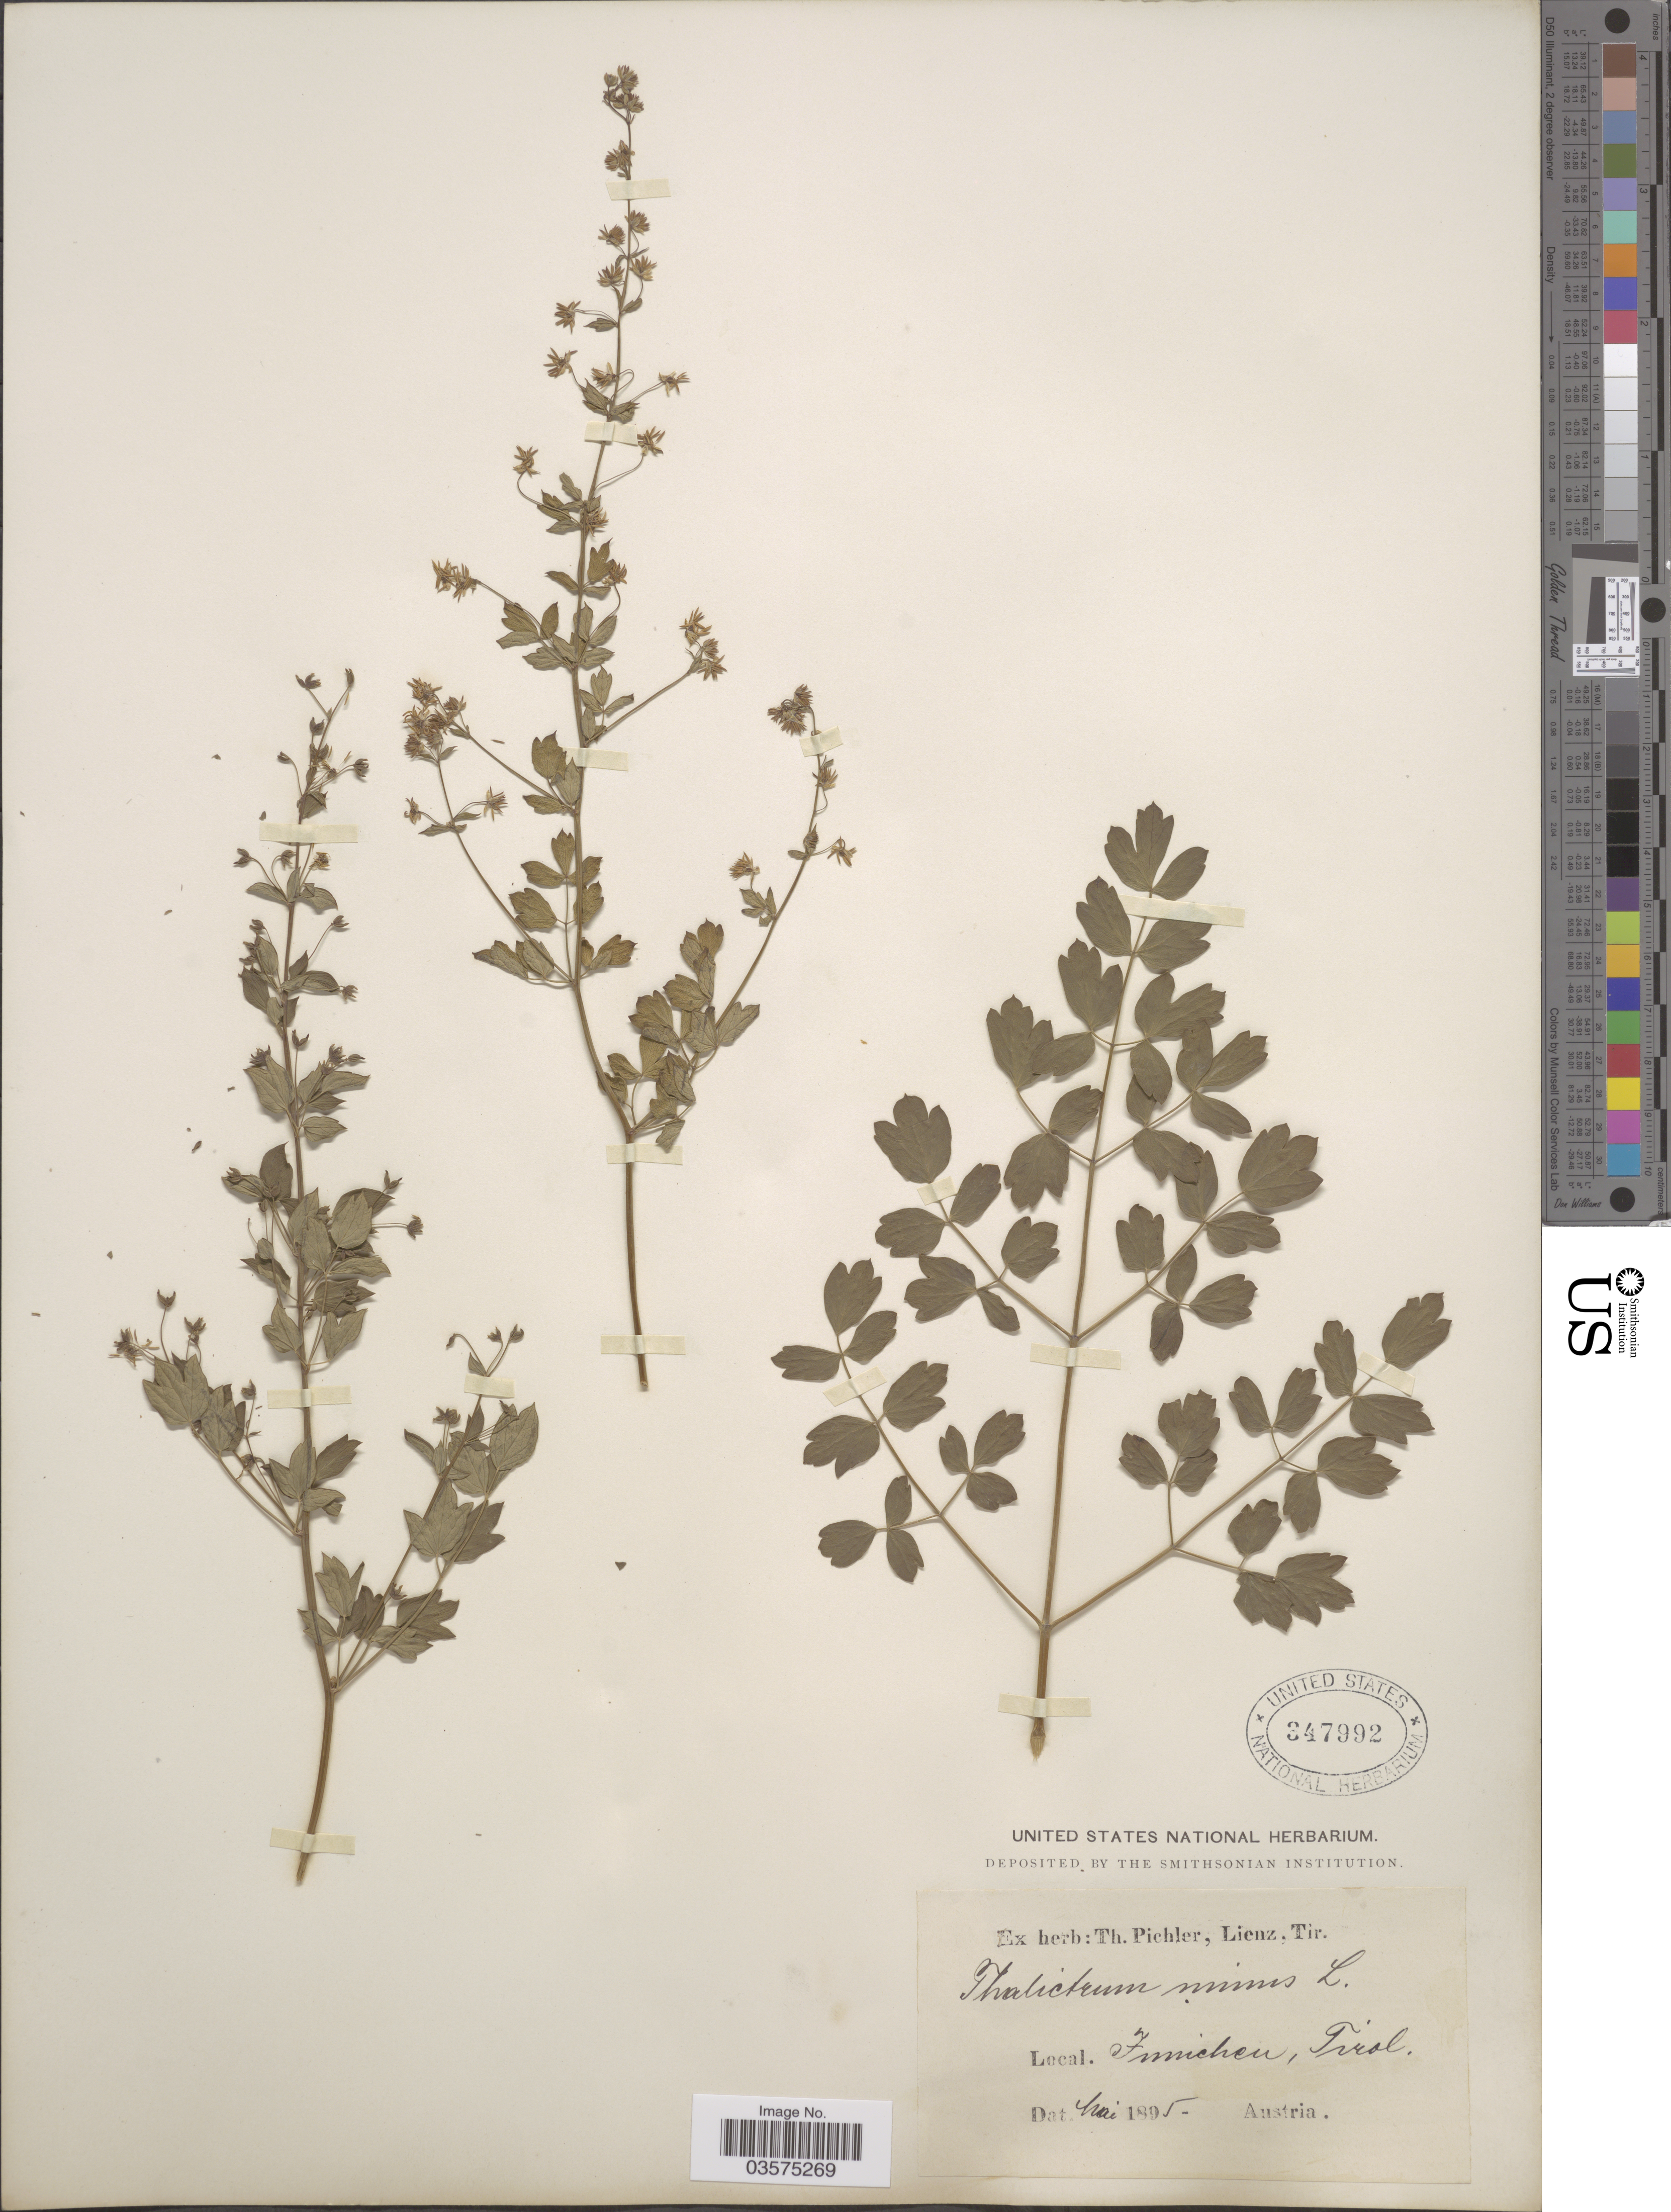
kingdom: Plantae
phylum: Tracheophyta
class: Magnoliopsida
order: Ranunculales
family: Ranunculaceae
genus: Thalictrum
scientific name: Thalictrum minus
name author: L.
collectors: ex herb. T. Pichler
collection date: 1895-05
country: Italy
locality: Innichen.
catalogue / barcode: US 347992